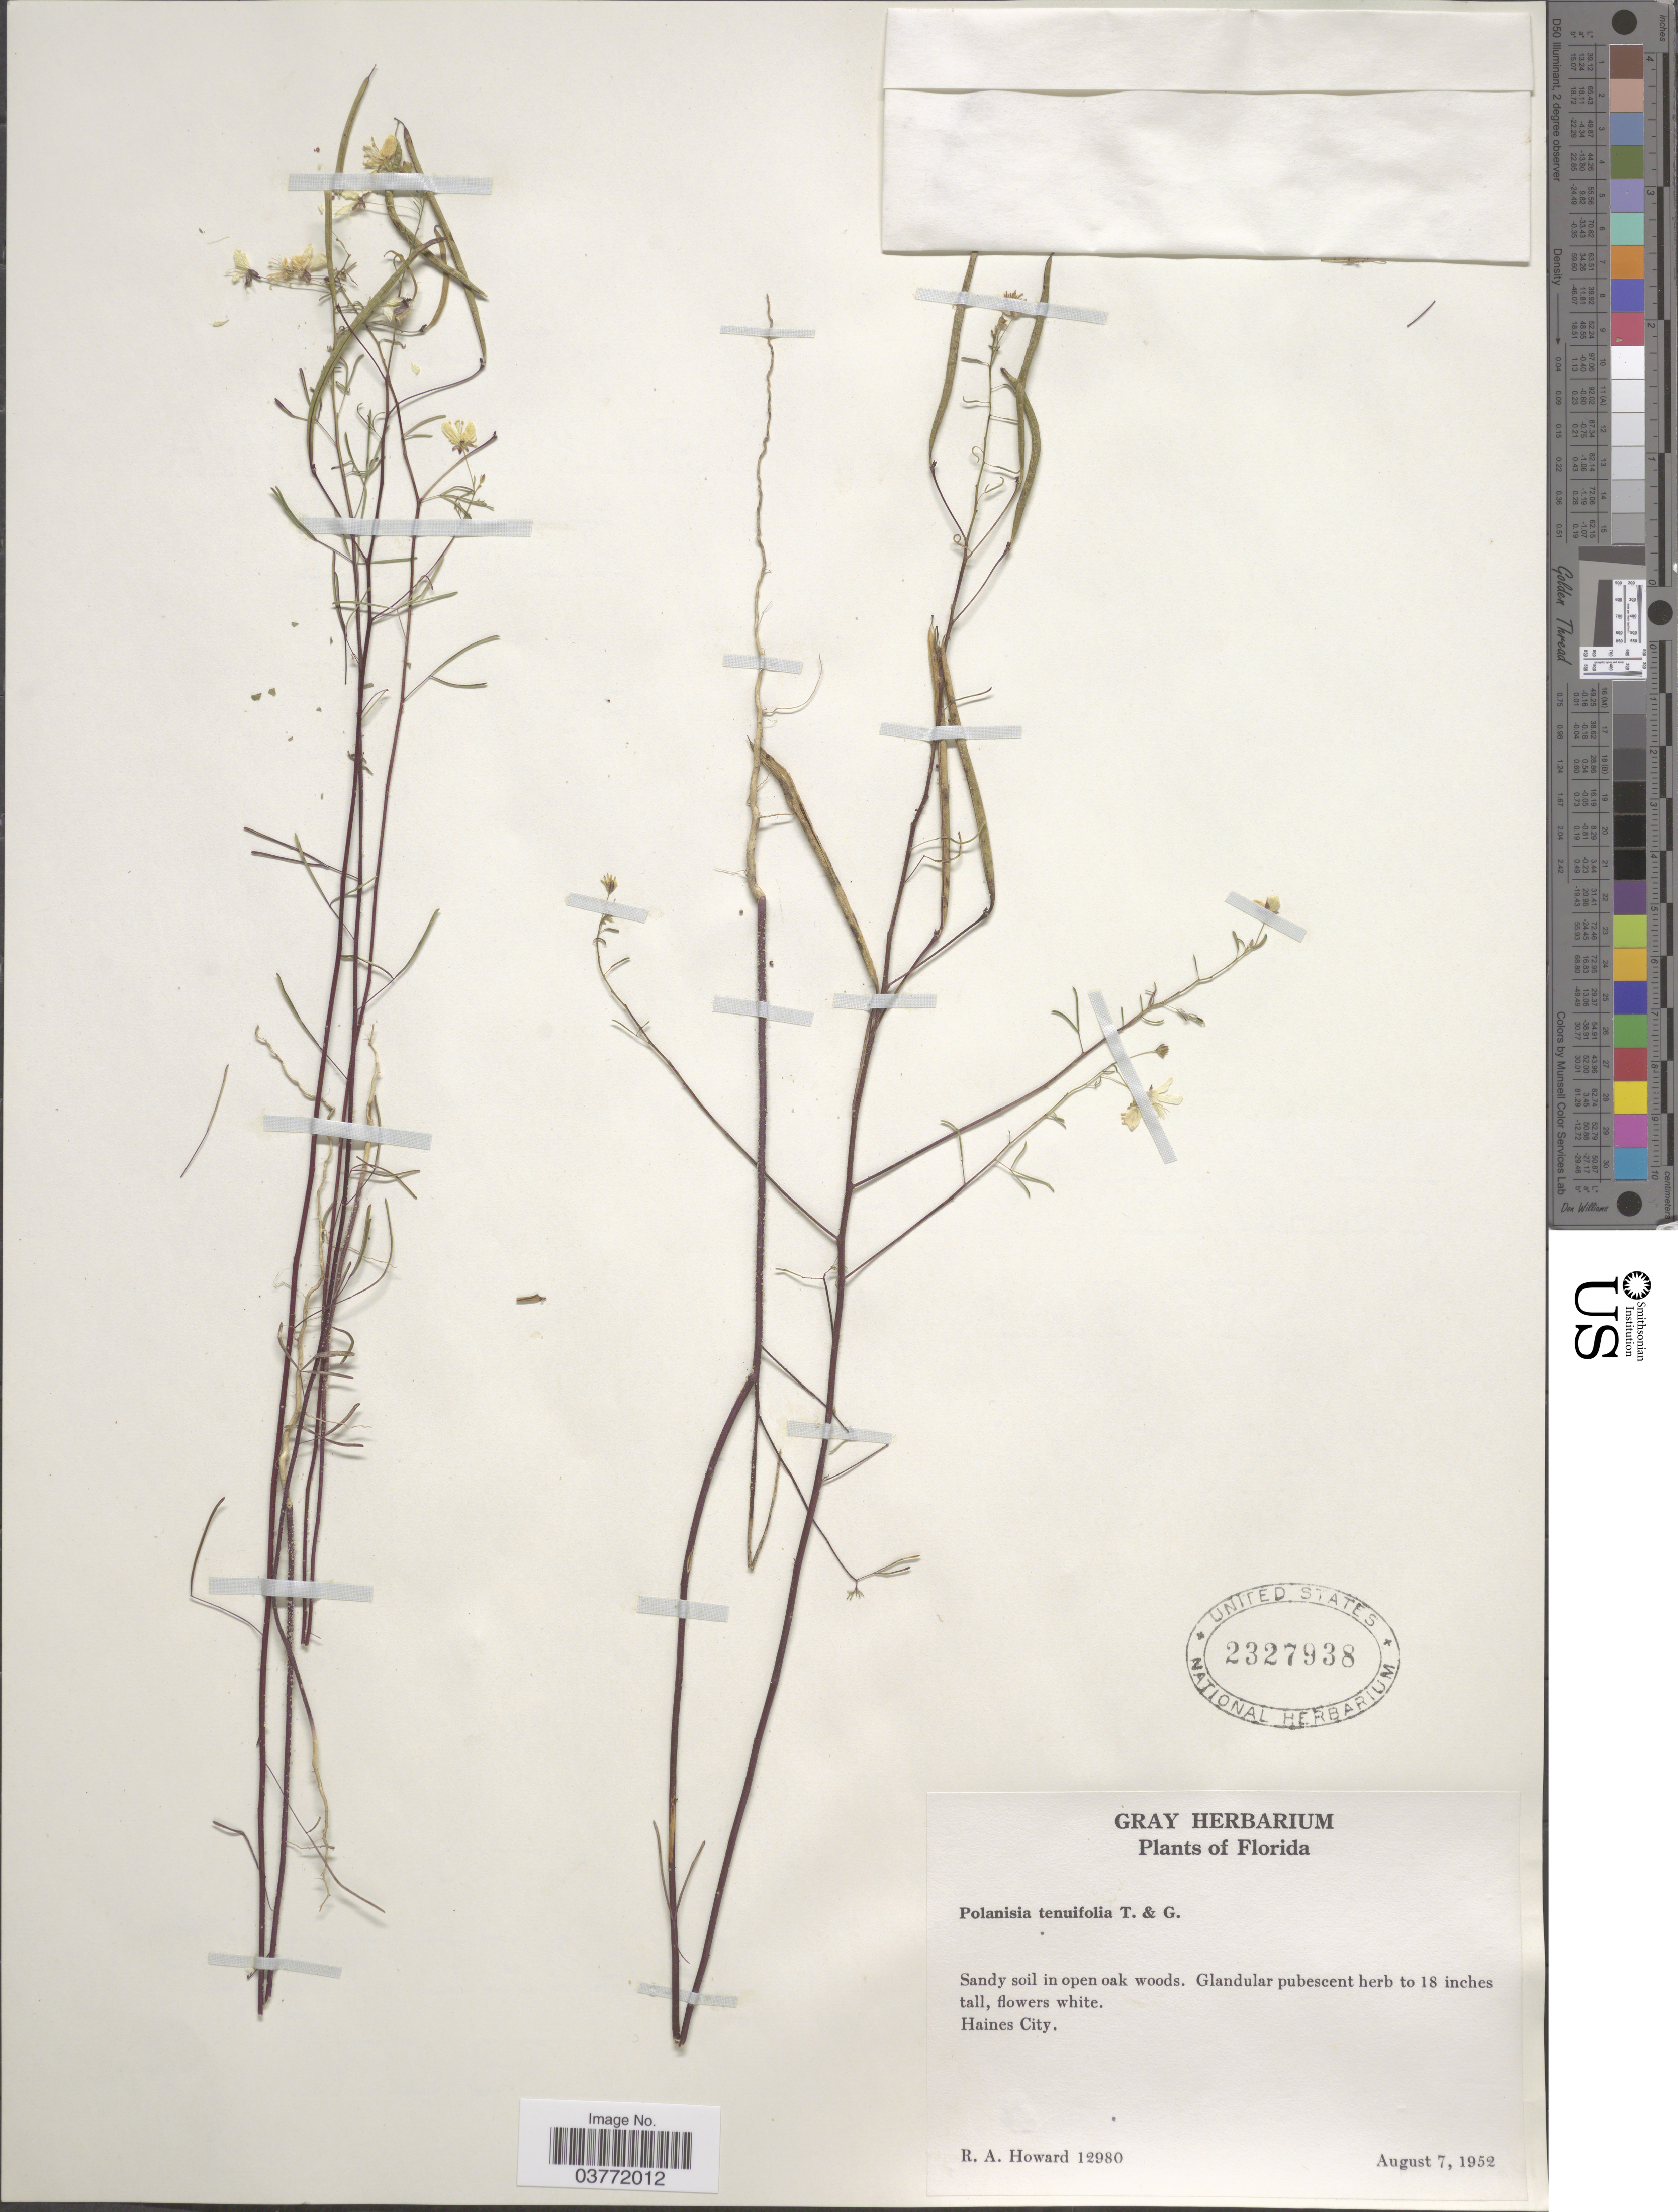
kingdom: Plantae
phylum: Tracheophyta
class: Magnoliopsida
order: Brassicales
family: Cleomaceae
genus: Polanisia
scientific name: Polanisia tenuifolia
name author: Torr. & A. Gray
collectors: R. A. Howard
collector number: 12980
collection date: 1952-08-07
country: United States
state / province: Florida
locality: Haines City.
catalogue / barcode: US 2327938